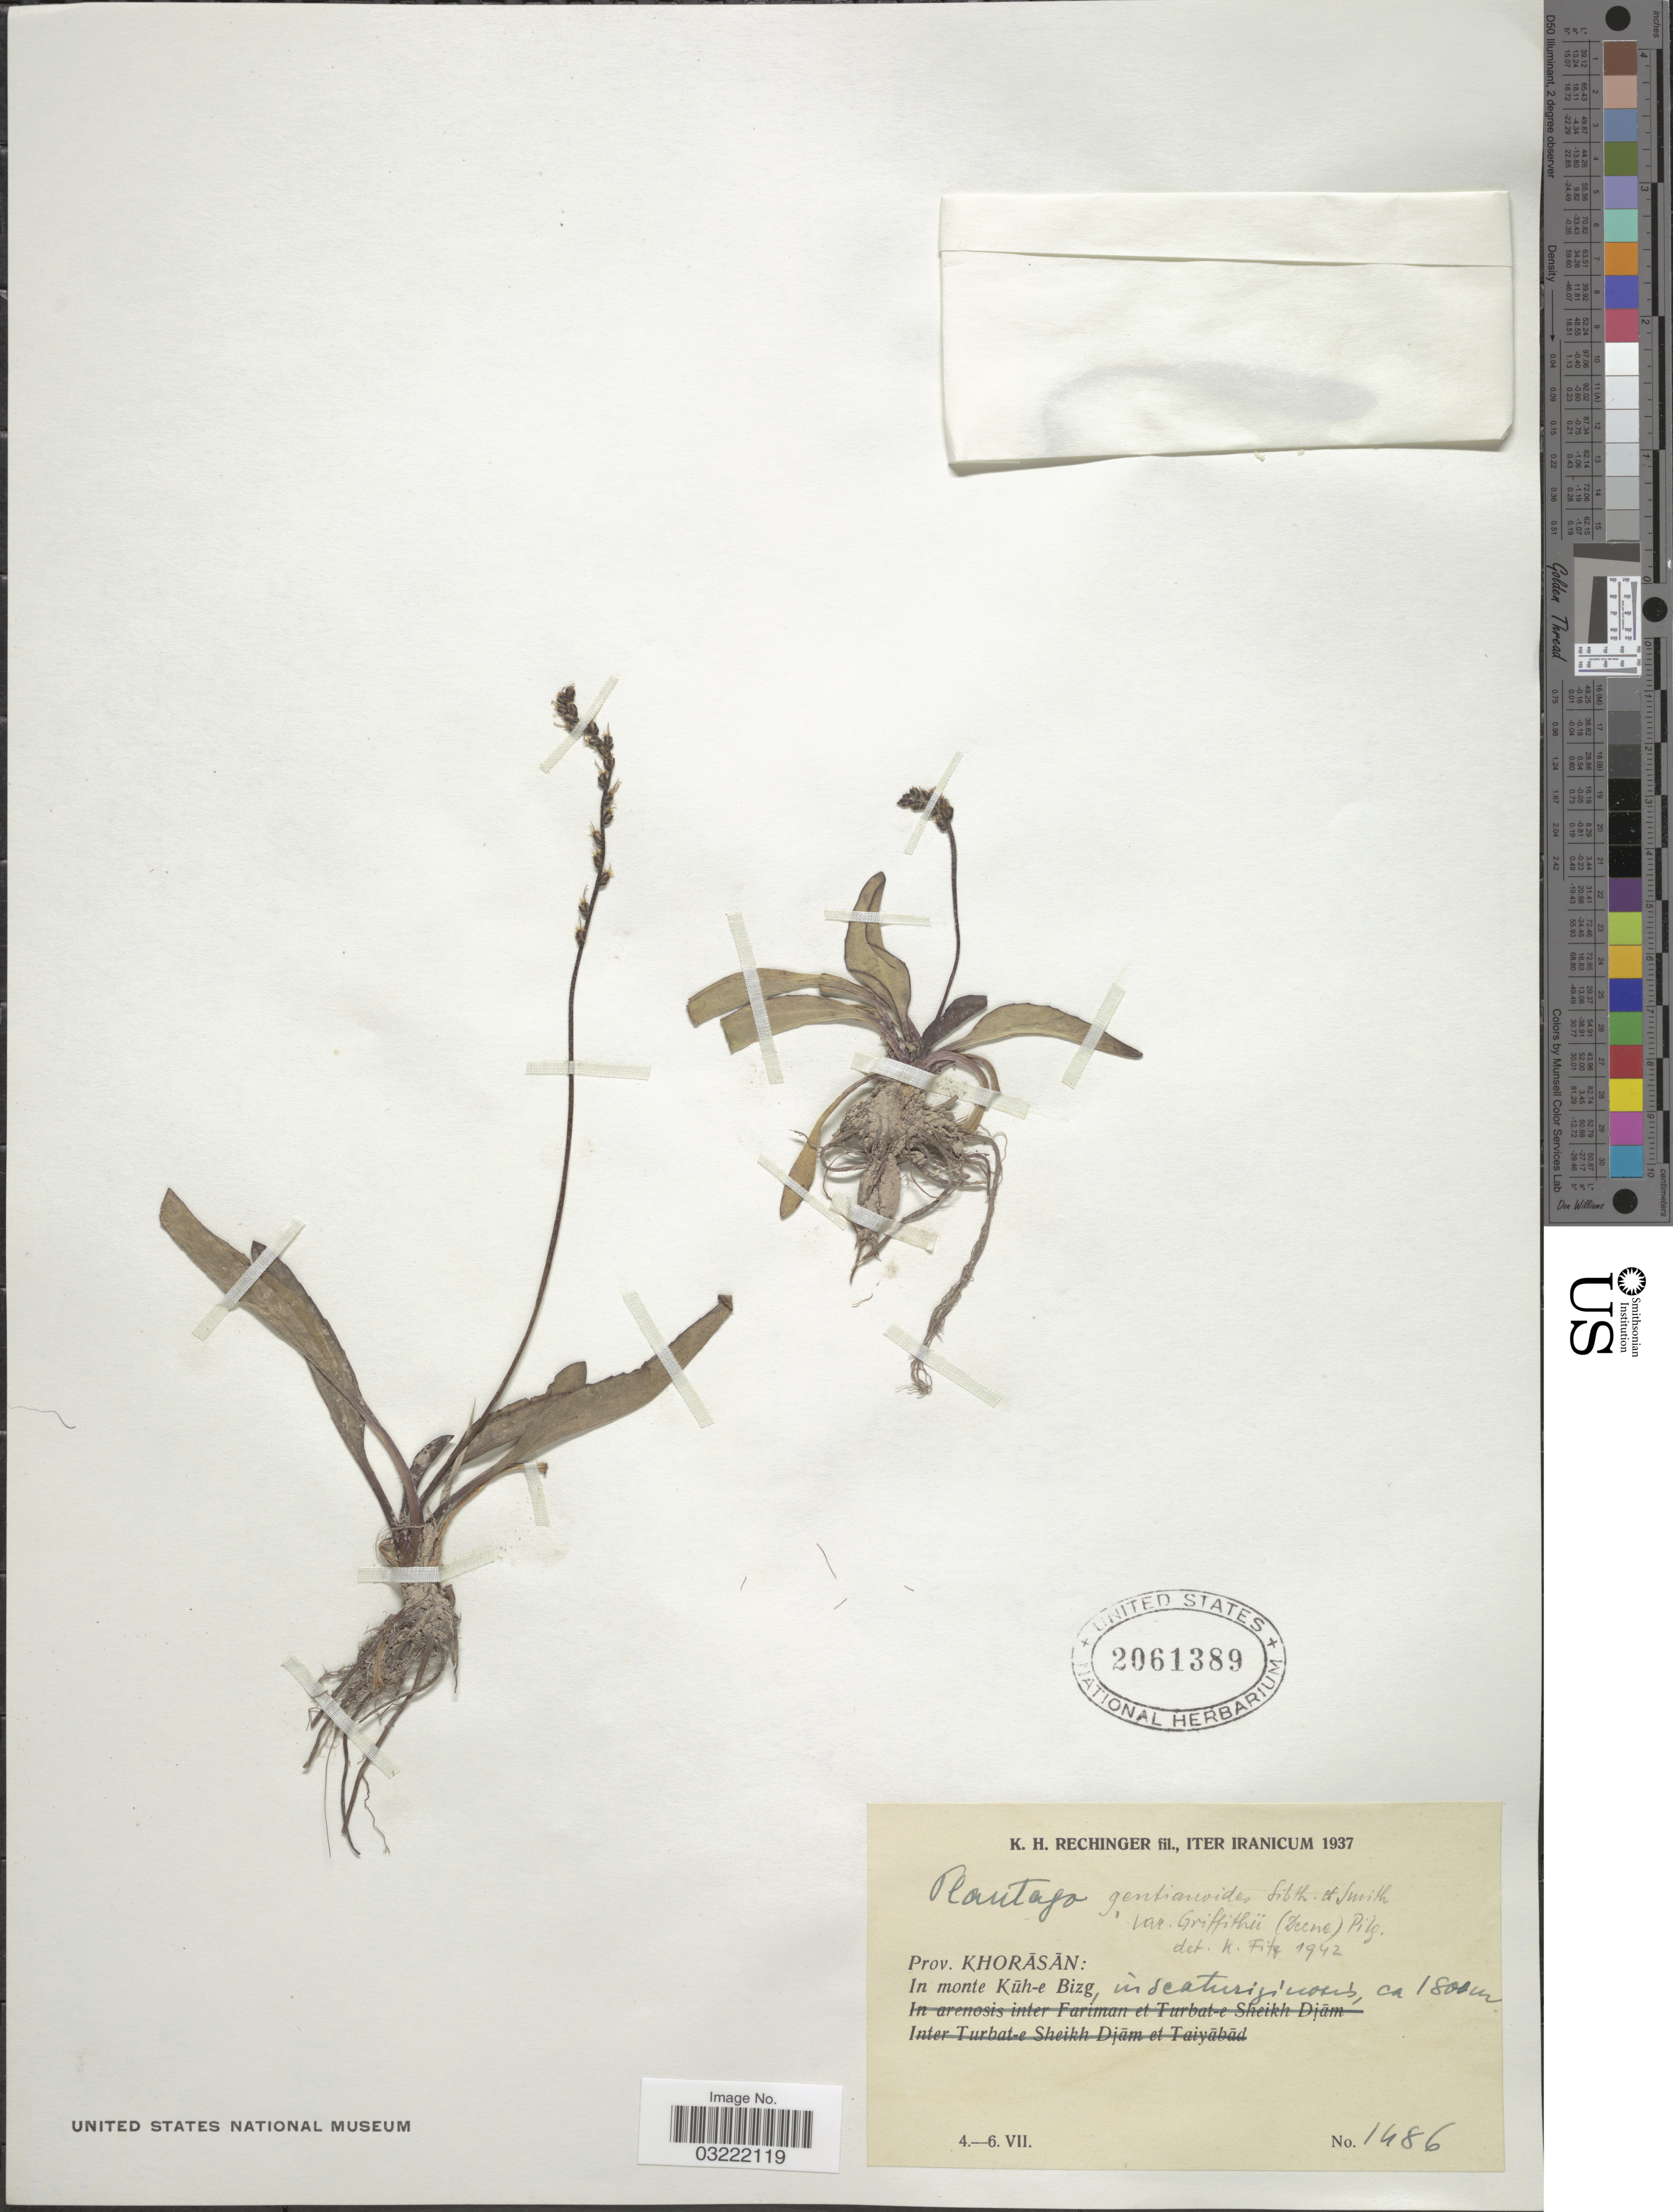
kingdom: Plantae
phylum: Tracheophyta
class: Magnoliopsida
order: Lamiales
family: Plantaginaceae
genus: Plantago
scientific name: Plantago gentianoides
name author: Sibth. & Sm.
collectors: K. H. Rechinger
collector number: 1486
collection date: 1937-07-04/1937-07-06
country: Iran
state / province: Khorasan [obsolete]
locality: In monte Kūh-e Bizg.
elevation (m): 1800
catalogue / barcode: US 2061389